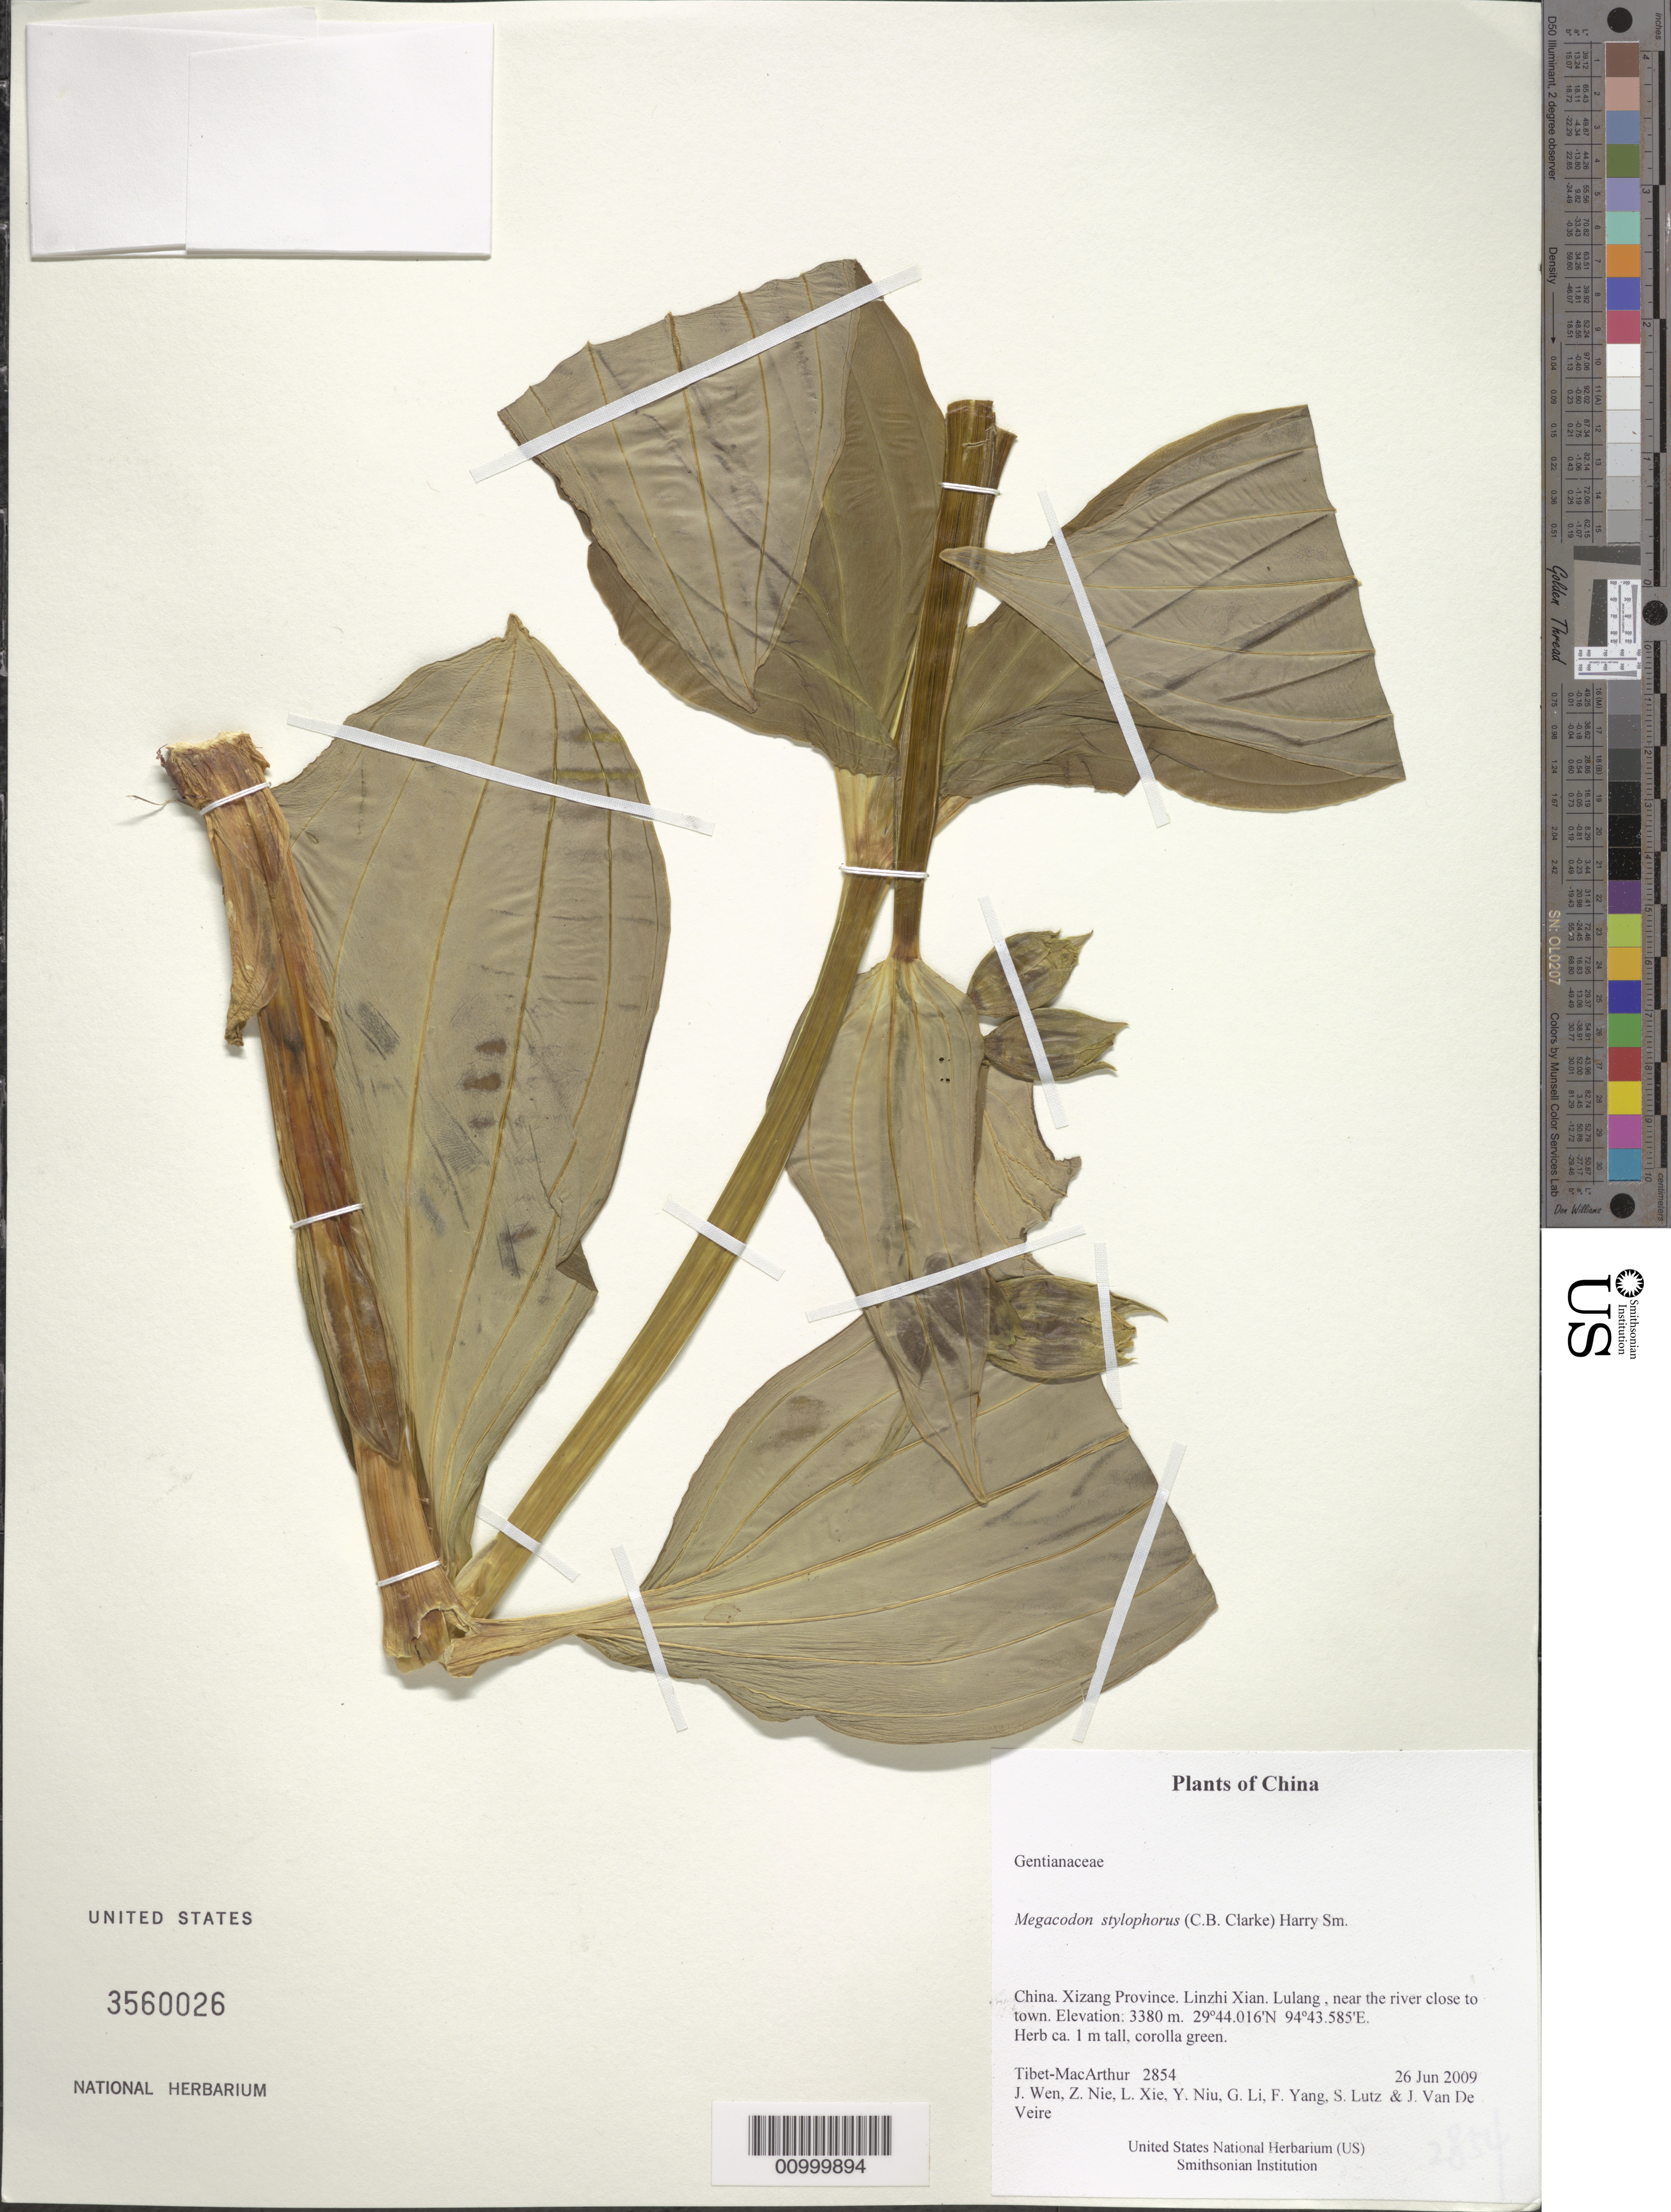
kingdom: Plantae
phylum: Tracheophyta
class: Magnoliopsida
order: Gentianales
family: Gentianaceae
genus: Megacodon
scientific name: Megacodon stylophorus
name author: (C.B. Clarke) Harry Sm.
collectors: Tibet-MacArthur, J. Wen, Z. Nie, L. Xie, Y. Niu, G. Li, F. Yang, S. Lutz & J. Van De Veire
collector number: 2854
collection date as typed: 26 Jun 2009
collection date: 2009-06-26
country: China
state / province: Xizang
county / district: Linzhi Xian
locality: Lulang , near the river close to town.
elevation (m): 3380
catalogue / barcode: US 3560026